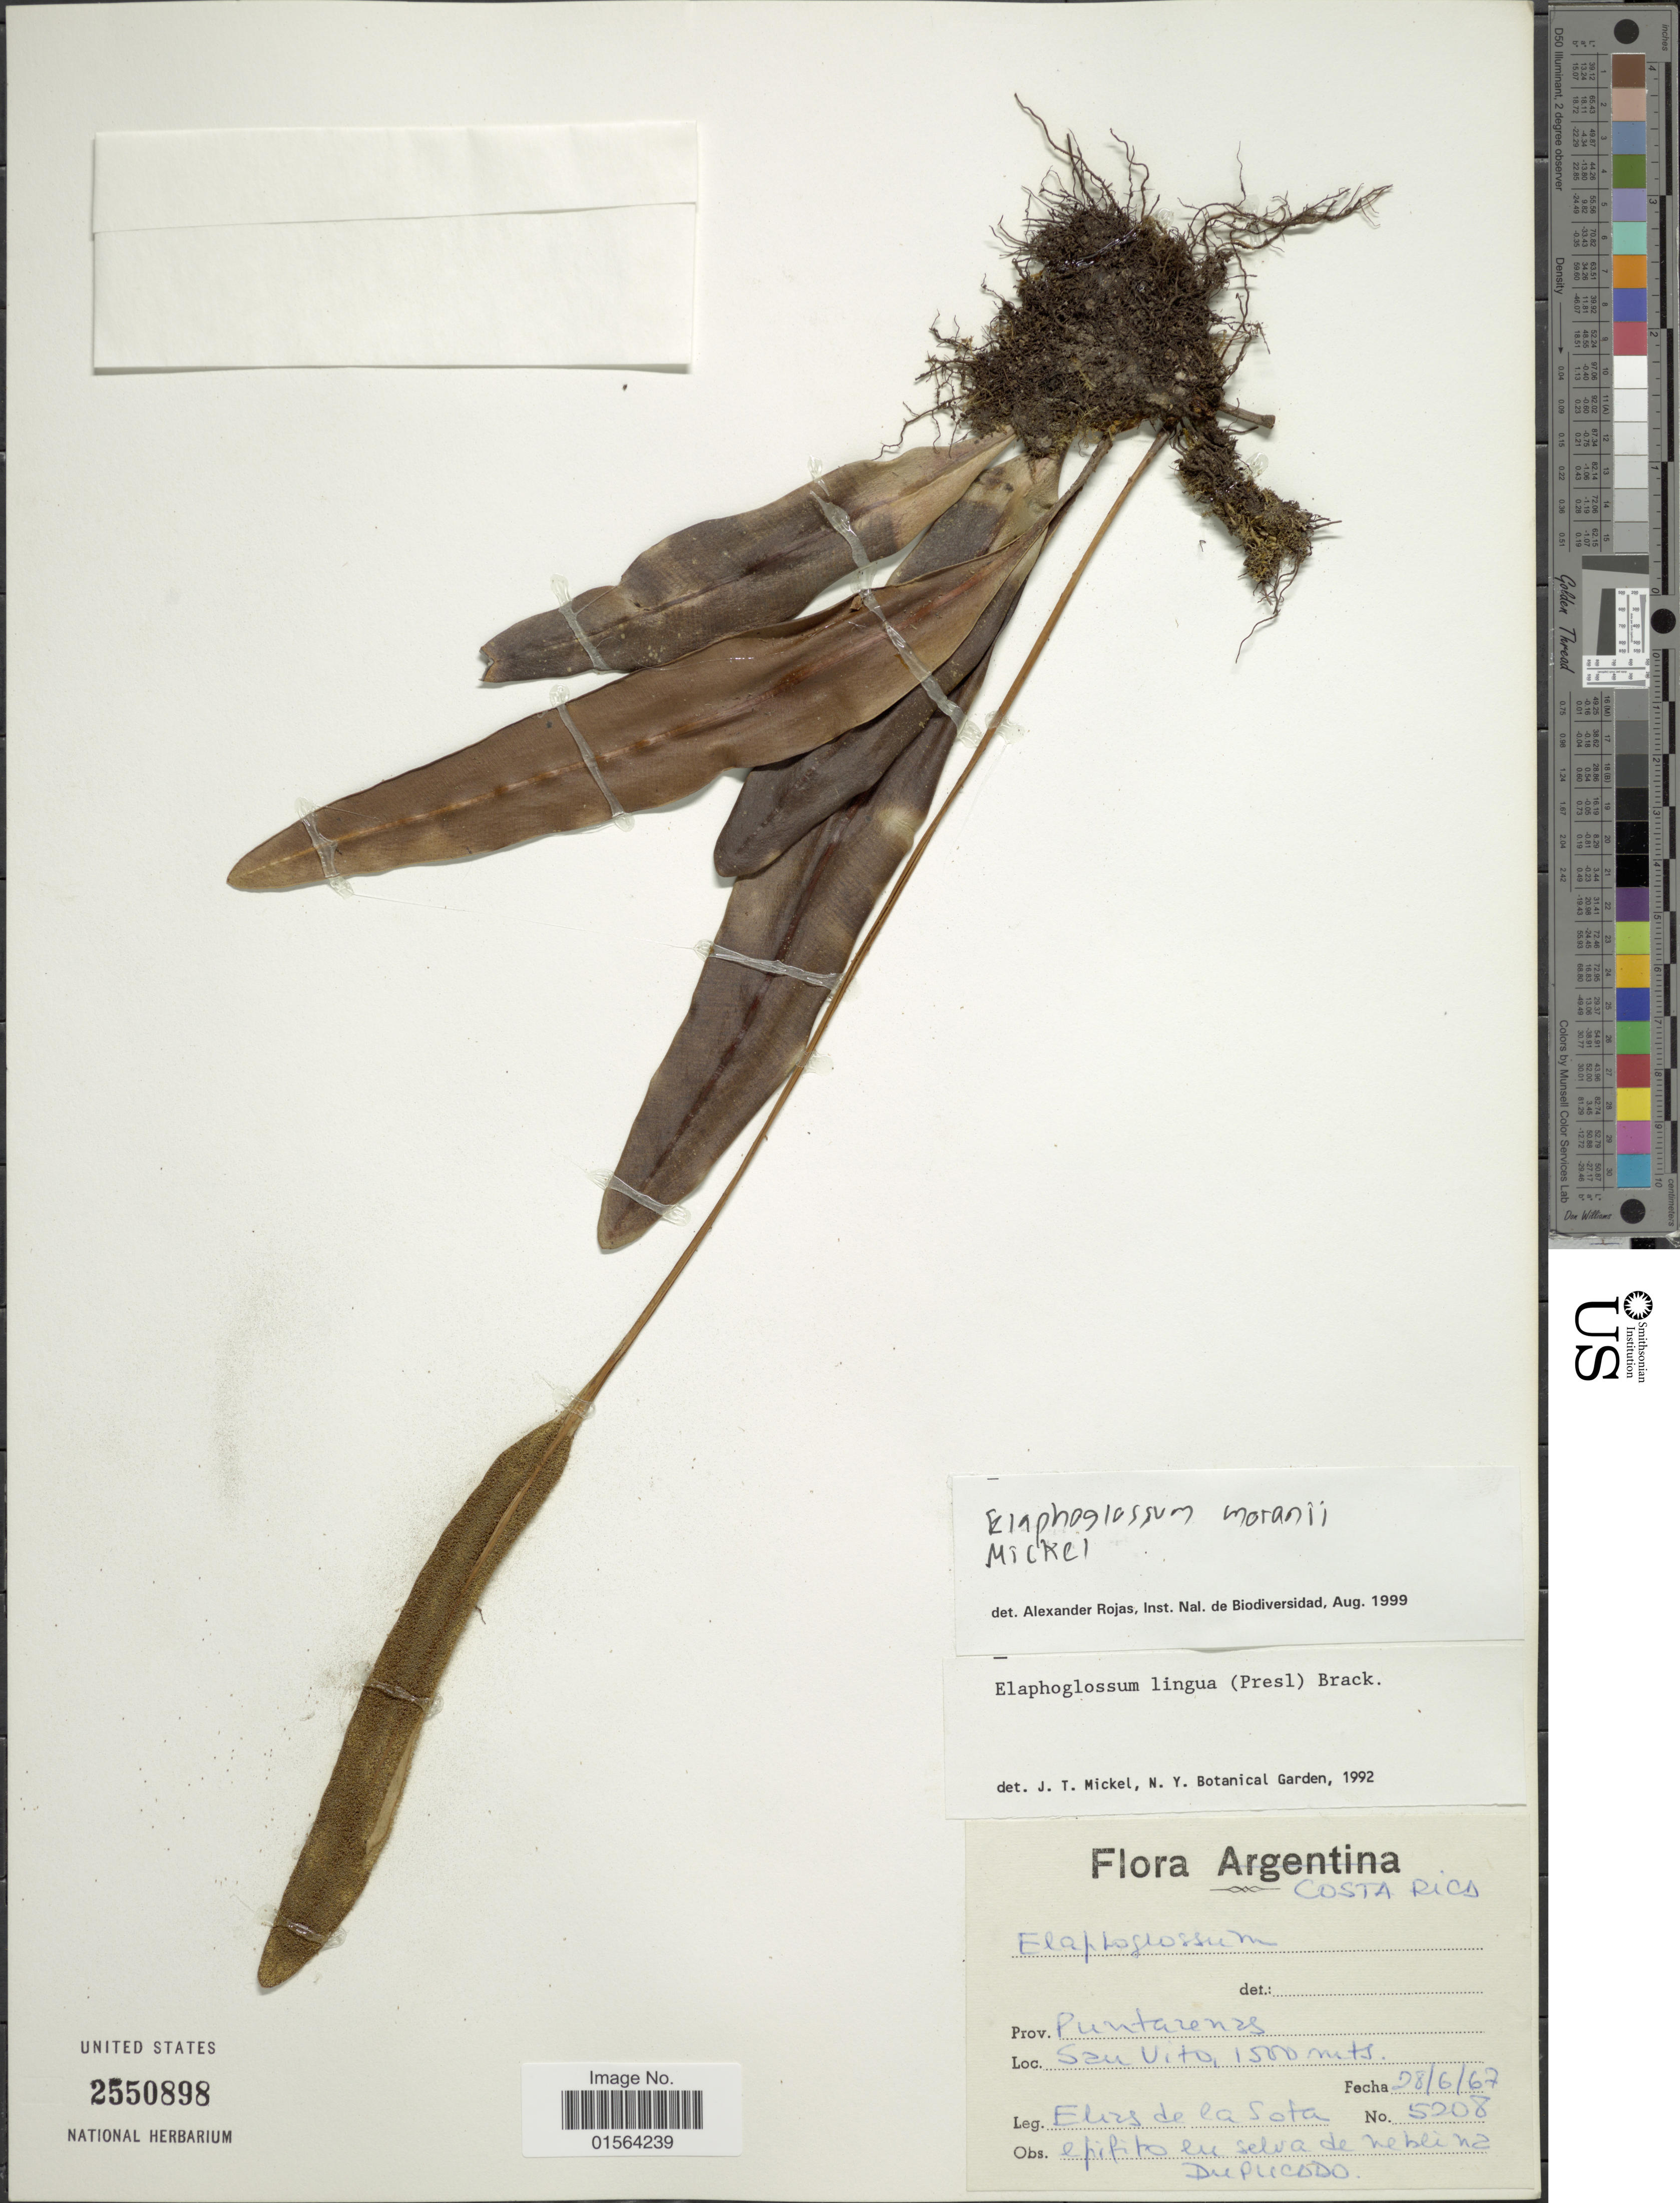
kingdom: Plantae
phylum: Tracheophyta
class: Polypodiopsida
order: Polypodiales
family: Dryopteridaceae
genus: Elaphoglossum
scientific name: Elaphoglossum lingua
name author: (C. Presl) Brack.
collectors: E. R. de la Sota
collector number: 5208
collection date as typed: Transcribed d/m/y: 28/6/67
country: Costa Rica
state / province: Puntarenas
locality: Prov. Puntarenas, San Vito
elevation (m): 1500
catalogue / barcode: US 2550898